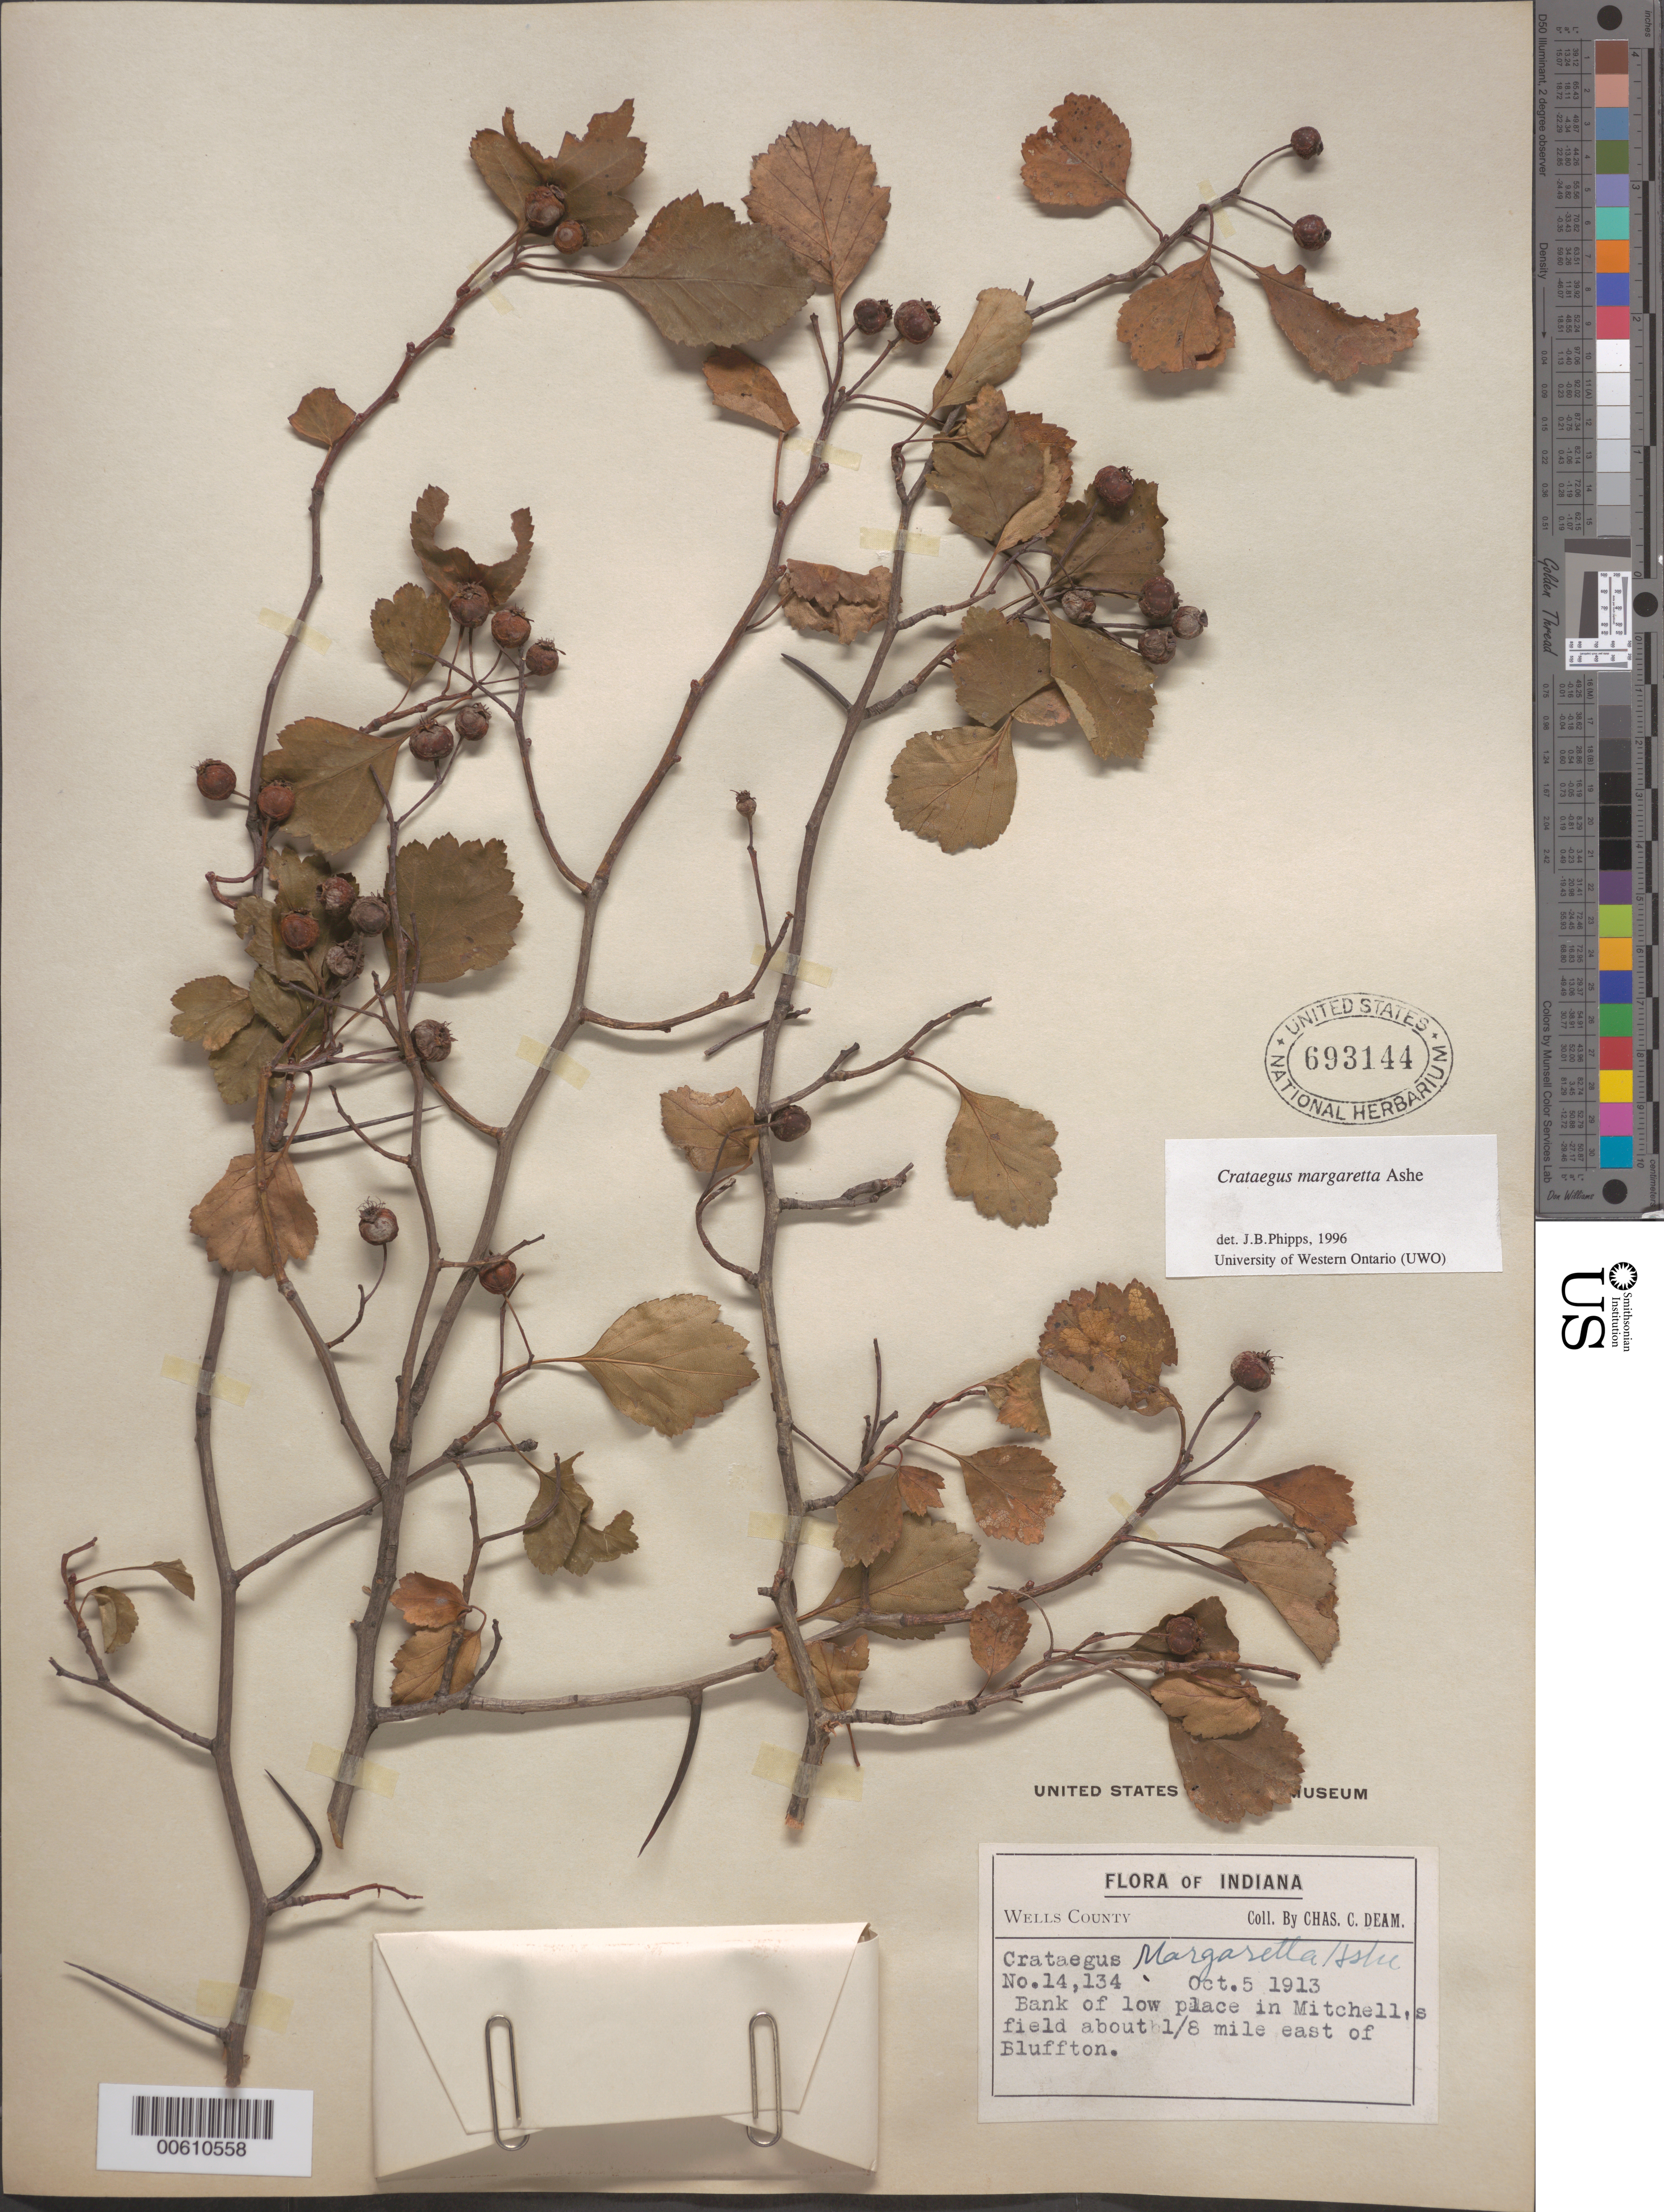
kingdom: Plantae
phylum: Tracheophyta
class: Magnoliopsida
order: Rosales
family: Rosaceae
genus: Crataegus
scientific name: Crataegus margarettae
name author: Ashe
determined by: Phipps, James B., (UWO), University of Western Ontario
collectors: C. C. Deam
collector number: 14134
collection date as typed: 05 Oct 1913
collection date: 1913-10-05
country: United States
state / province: Indiana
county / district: Wells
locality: Mitchell's field about 1/6 mi. W of Bluffton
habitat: Bank of low place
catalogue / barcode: US 693144